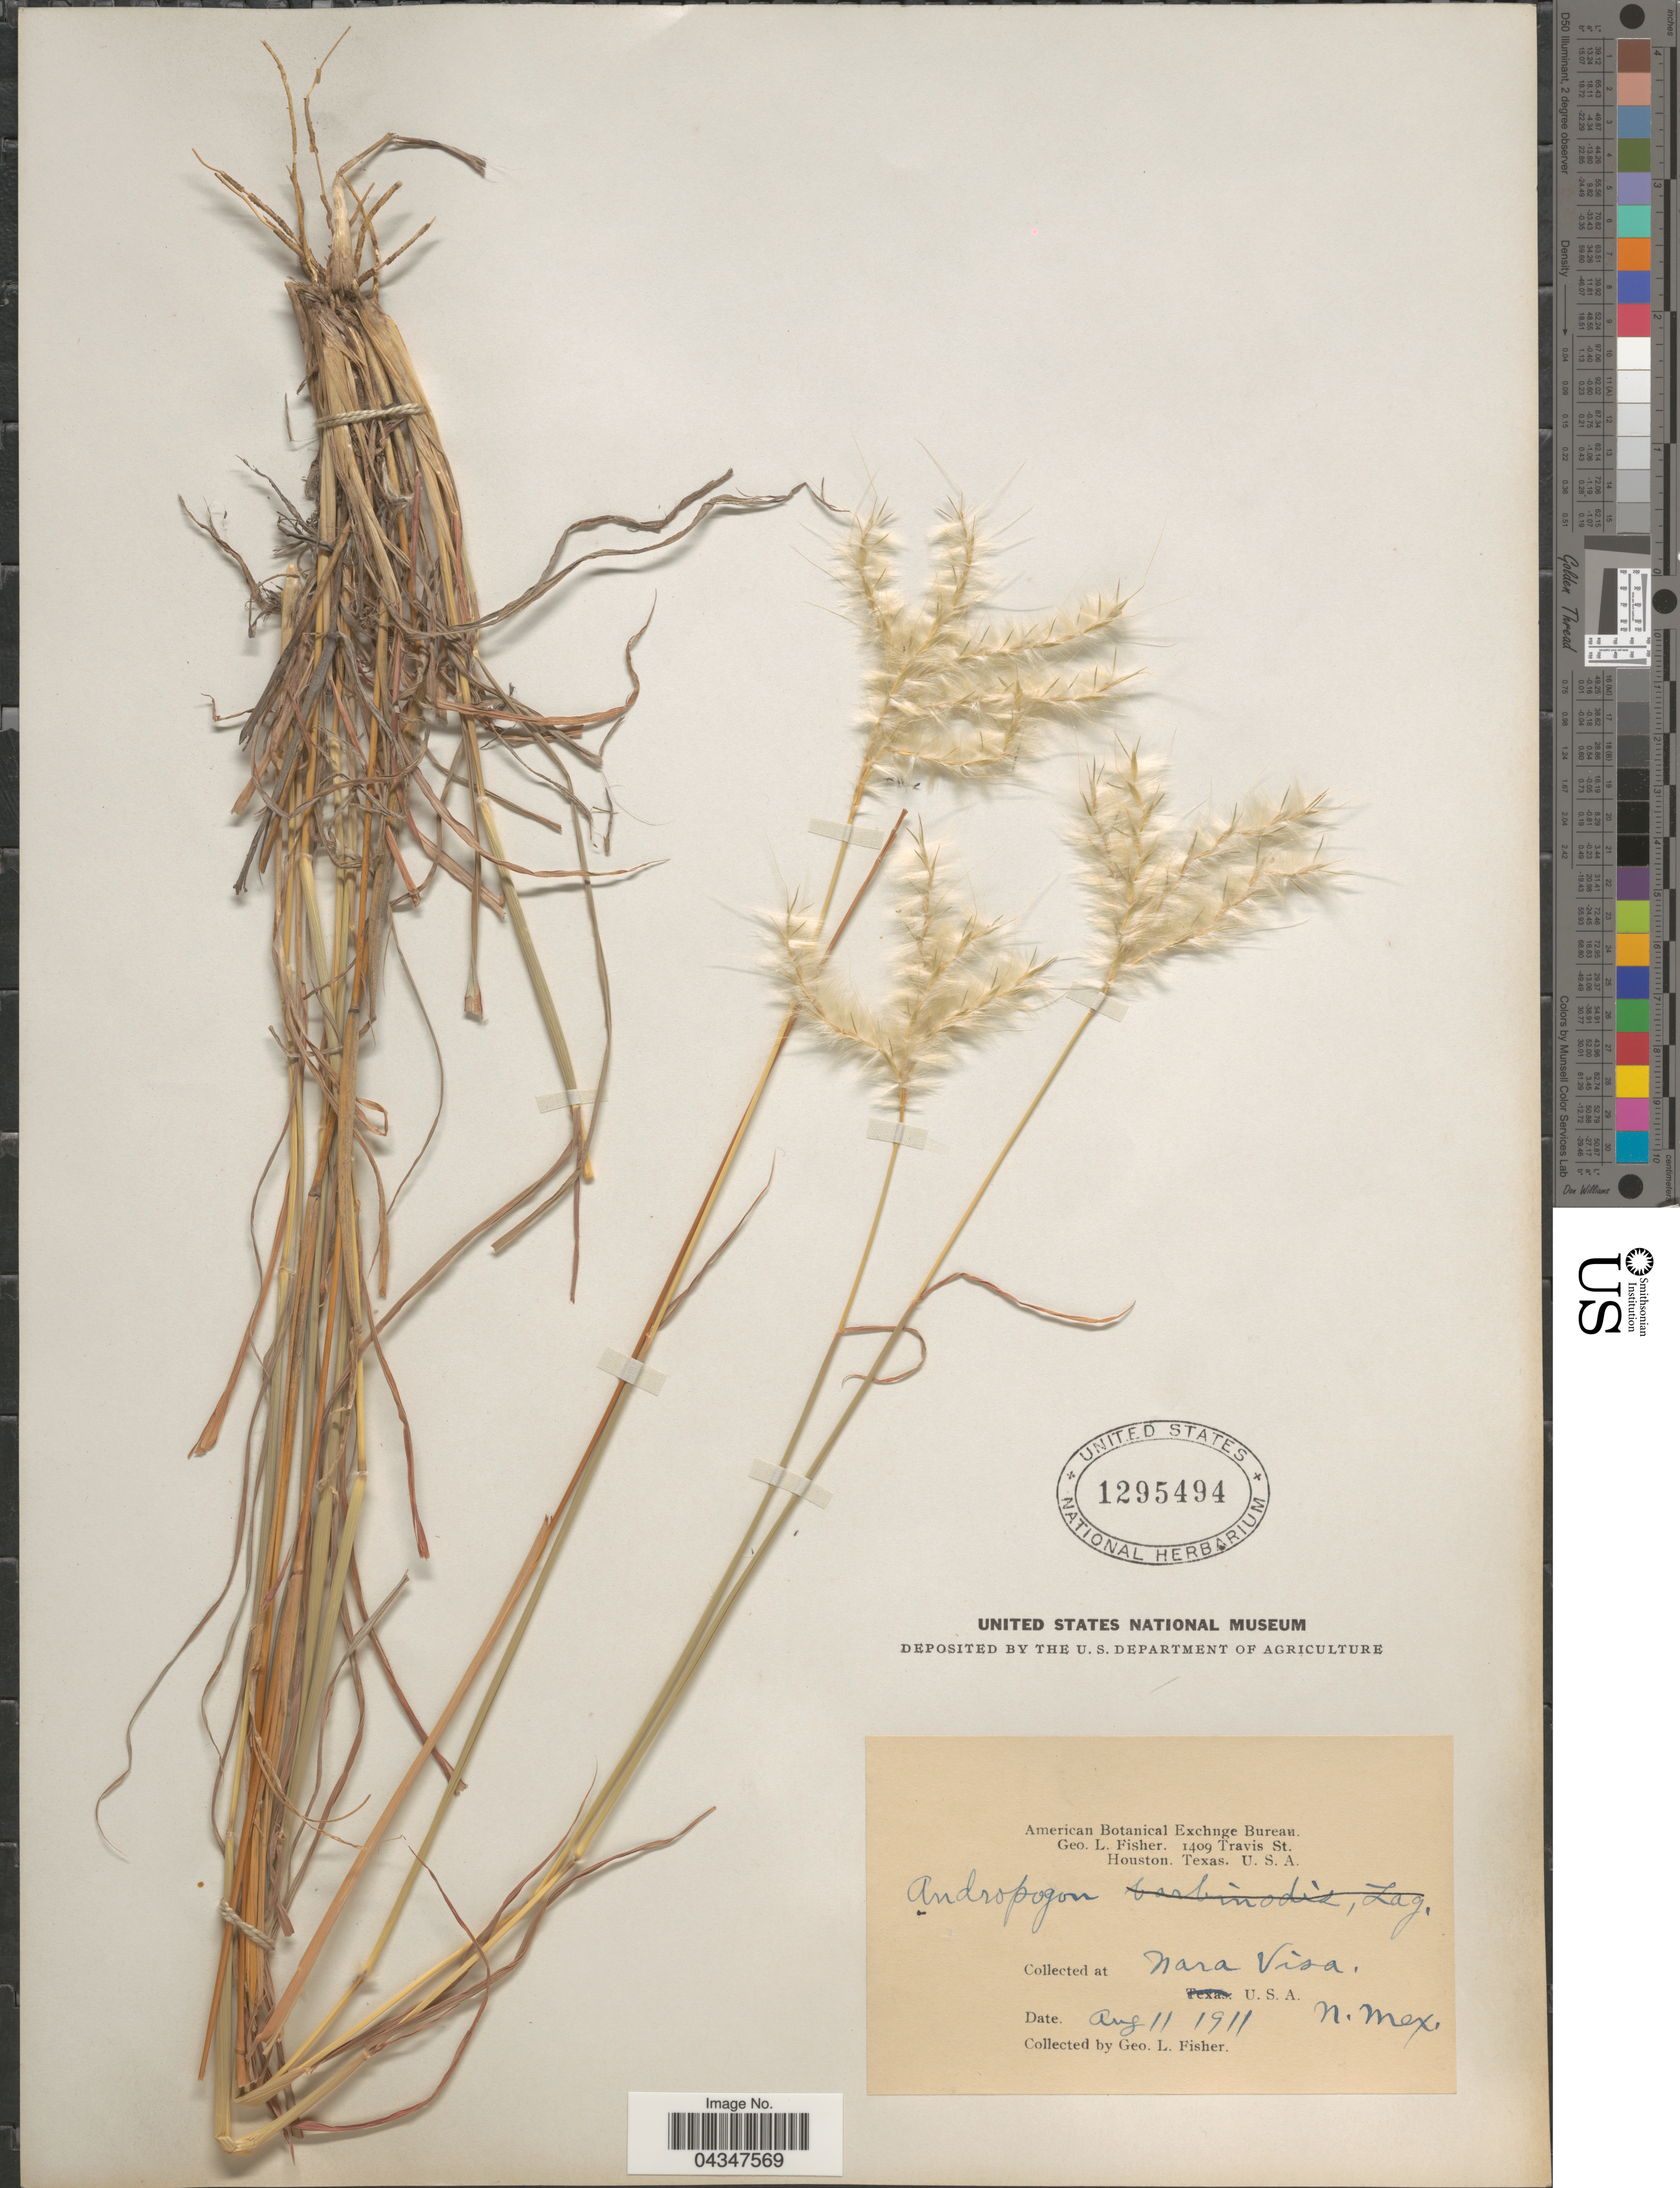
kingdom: Plantae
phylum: Tracheophyta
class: Liliopsida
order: Poales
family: Poaceae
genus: Bothriochloa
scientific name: Bothriochloa barbinodis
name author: (Lag.) Herter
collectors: G. L. Fisher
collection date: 1911-08-11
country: United States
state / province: New Mexico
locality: At Nara Visa.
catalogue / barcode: US 1295494